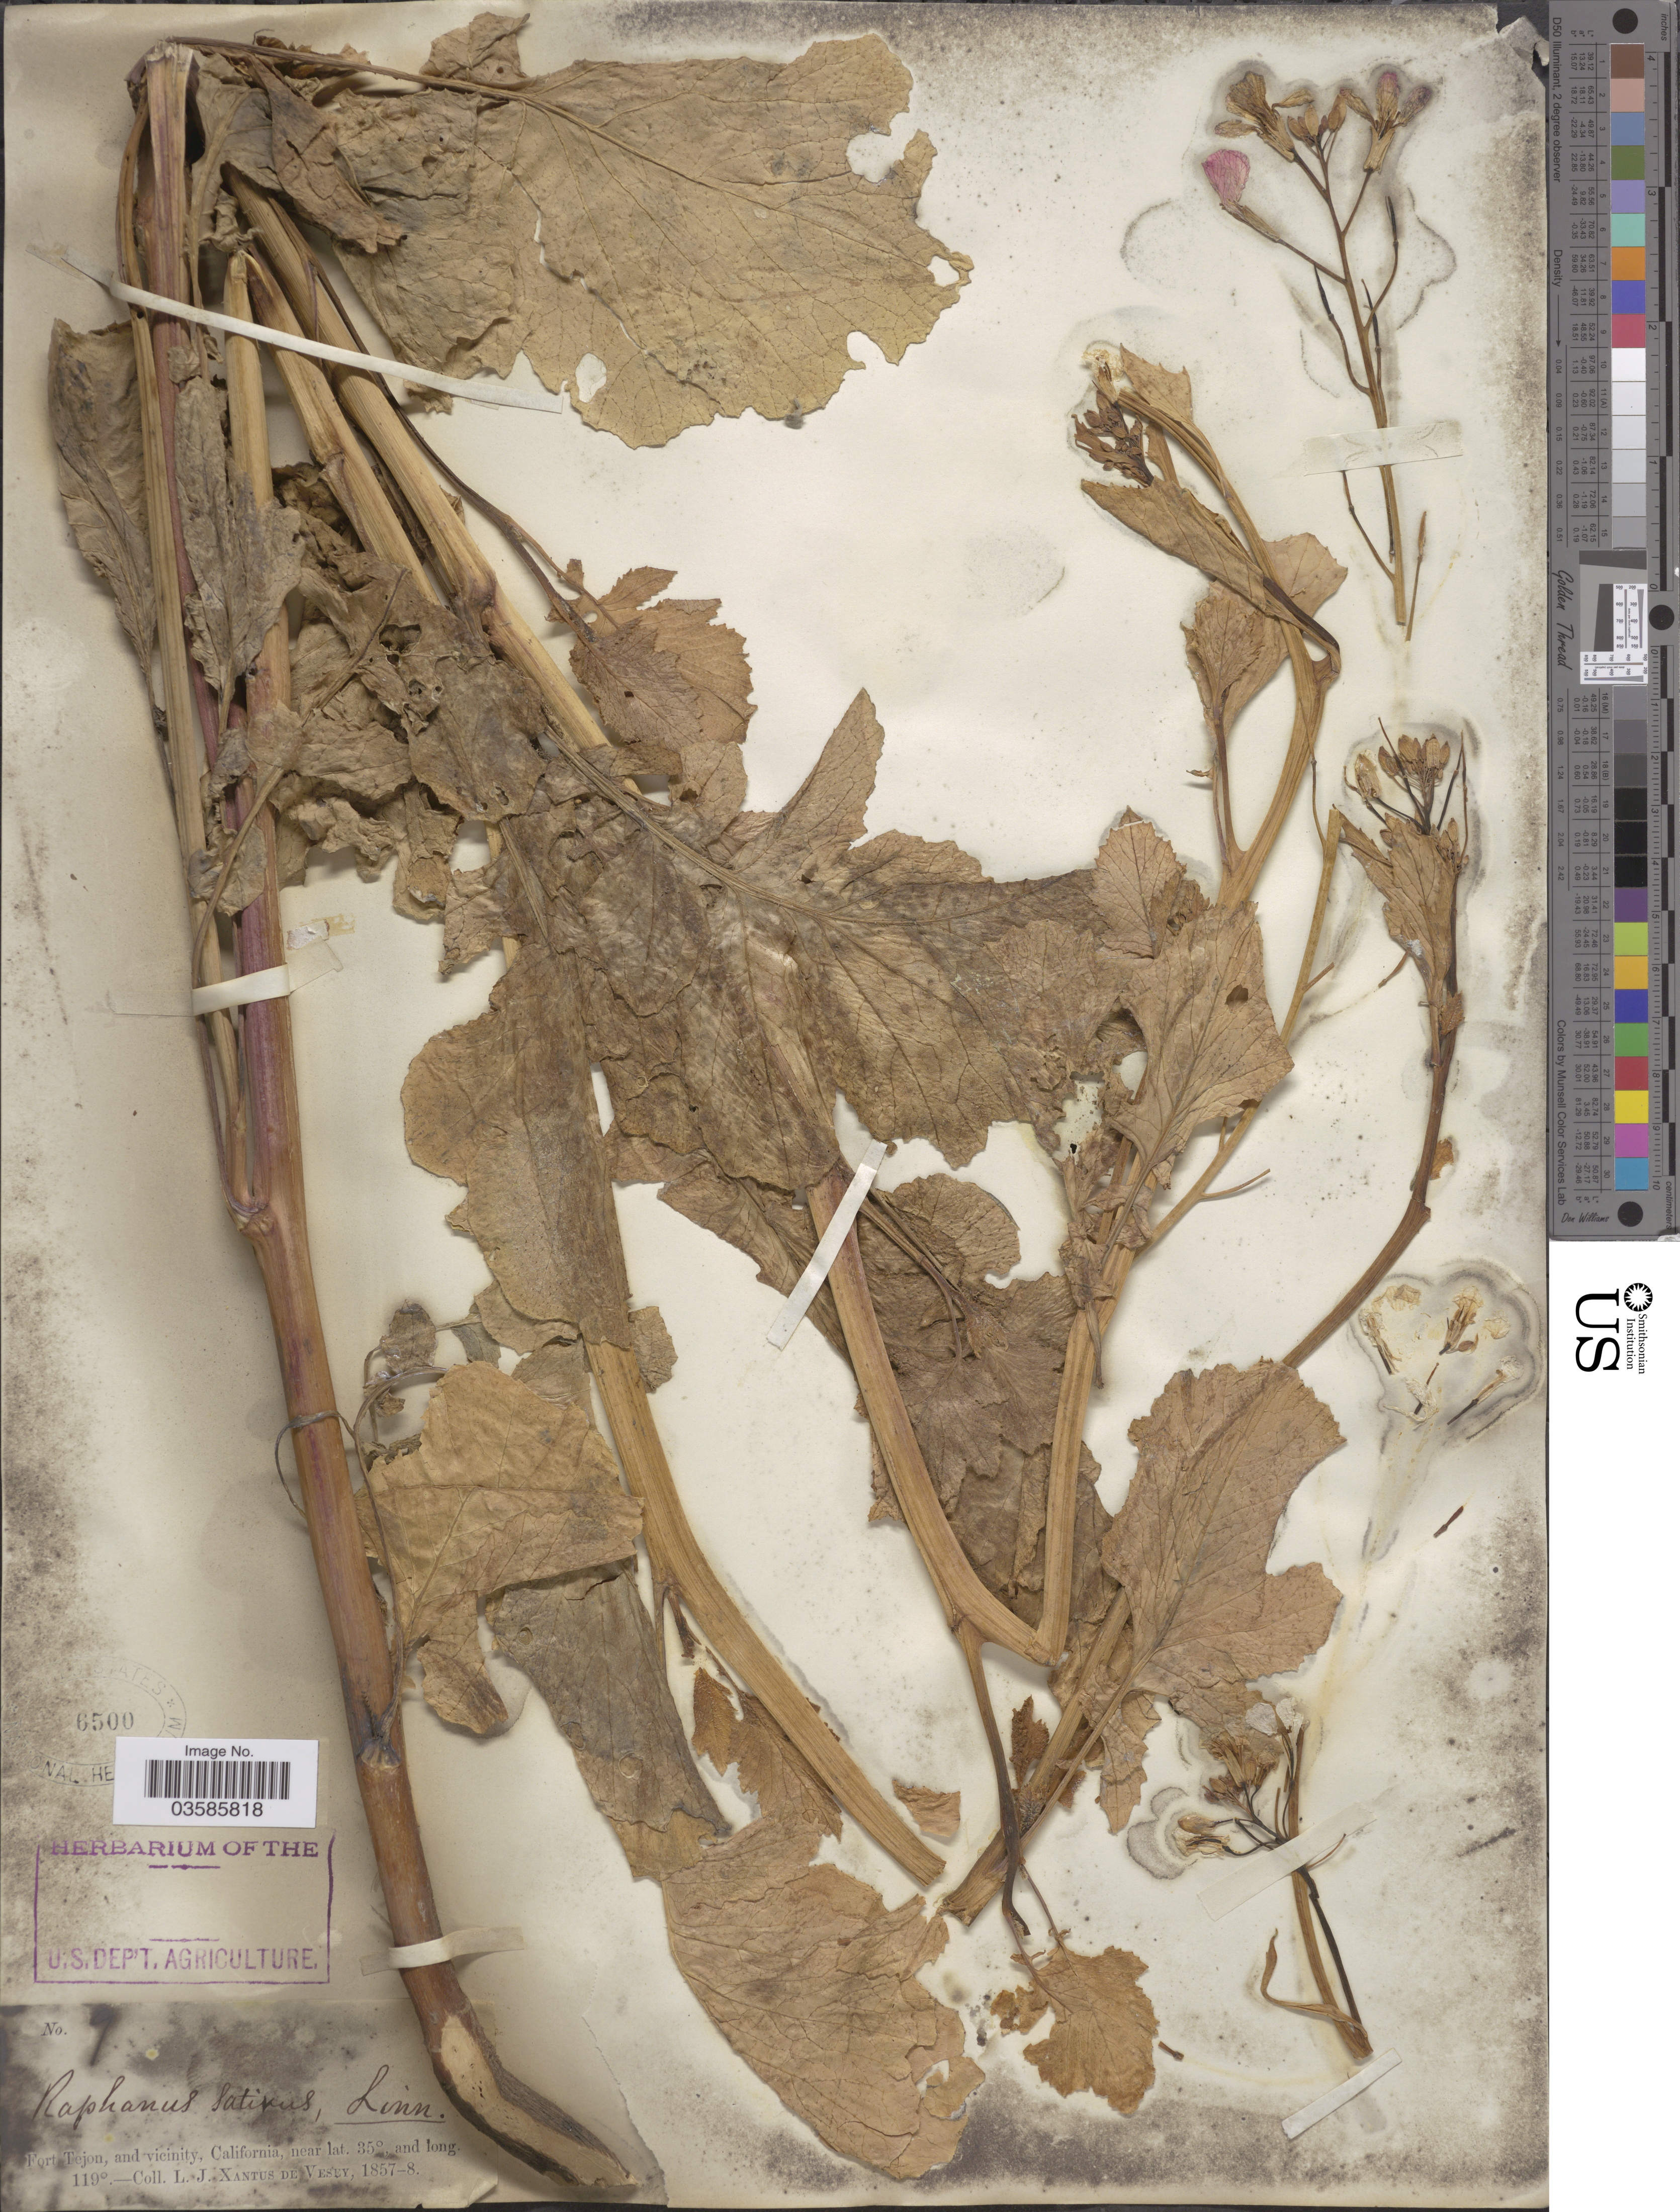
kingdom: Plantae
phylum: Tracheophyta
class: Magnoliopsida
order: Brassicales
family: Brassicaceae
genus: Raphanus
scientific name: Raphanus sativus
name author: L.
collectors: L. Xantus de Vesey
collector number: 7*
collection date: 1857/1858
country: United States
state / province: California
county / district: Kern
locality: Fort Tejon, and vicinity.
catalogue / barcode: US 6500